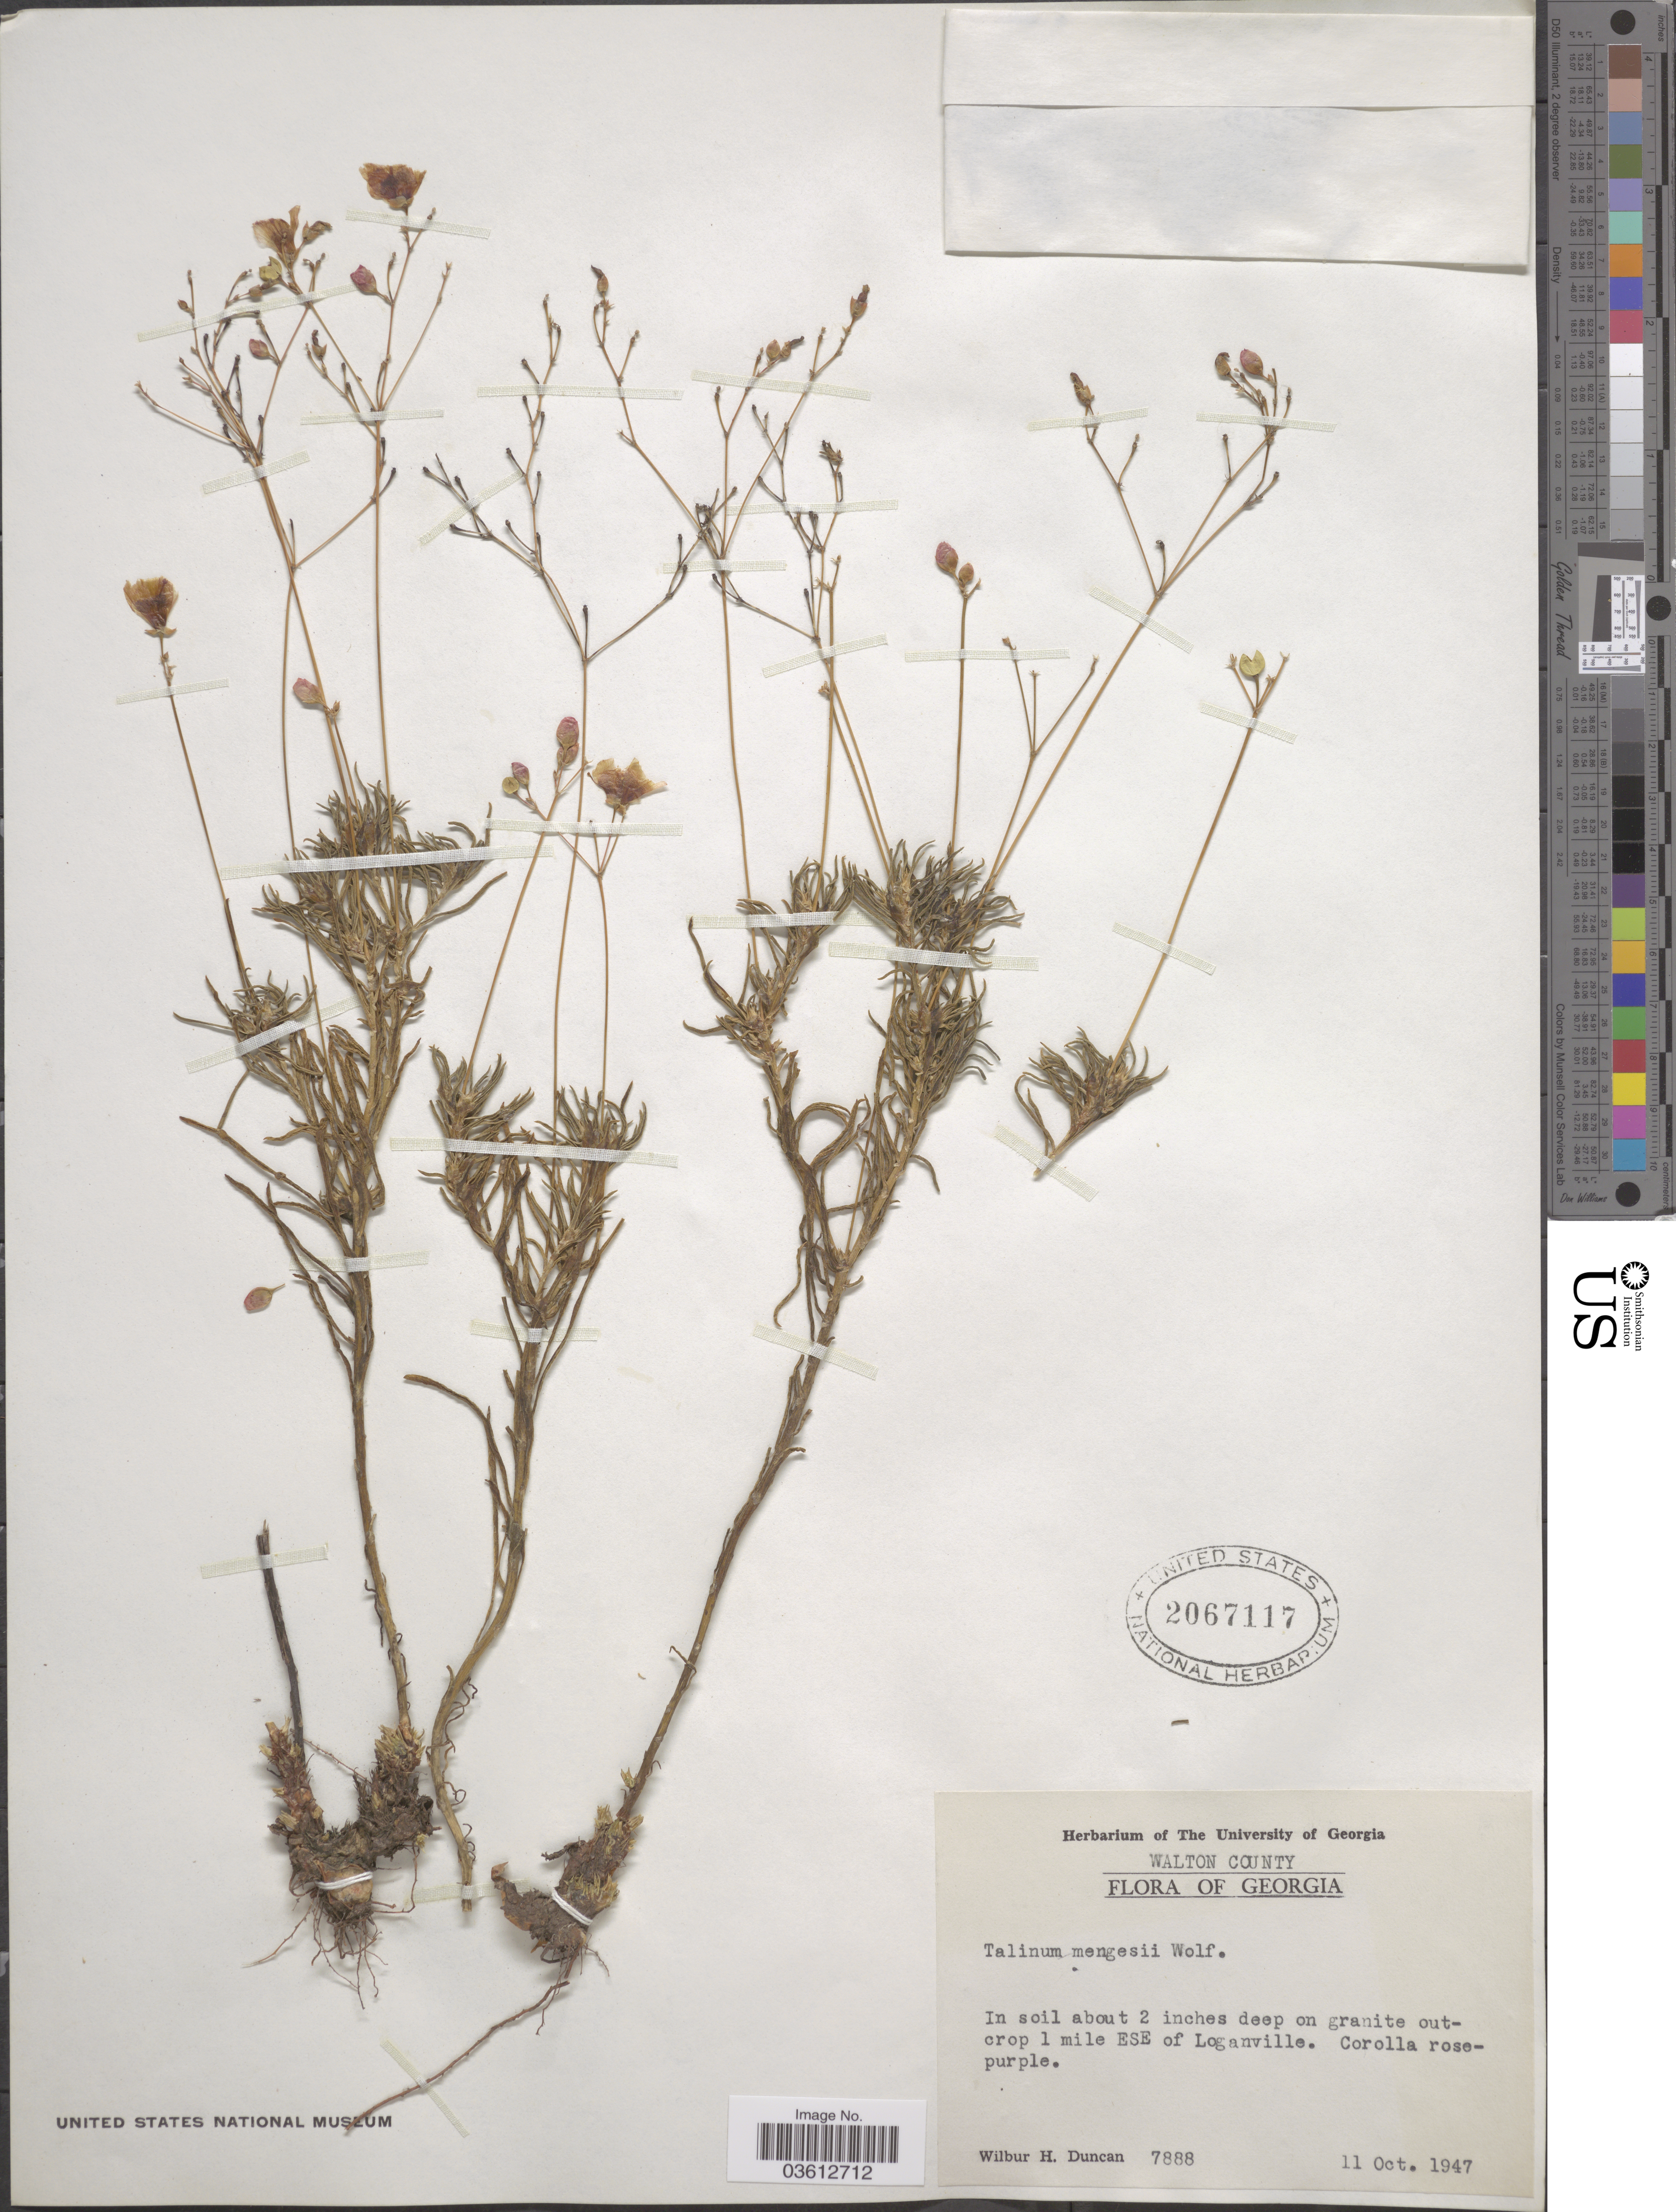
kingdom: Plantae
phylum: Tracheophyta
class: Magnoliopsida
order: Caryophyllales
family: Talinaceae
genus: Talinum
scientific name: Talinum mengesii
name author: W. Wolf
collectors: W. H. Duncan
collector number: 7888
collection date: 1947-10-11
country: United States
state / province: Georgia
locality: Walton County. 1 mile ESE of Loganville.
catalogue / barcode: US 2067117